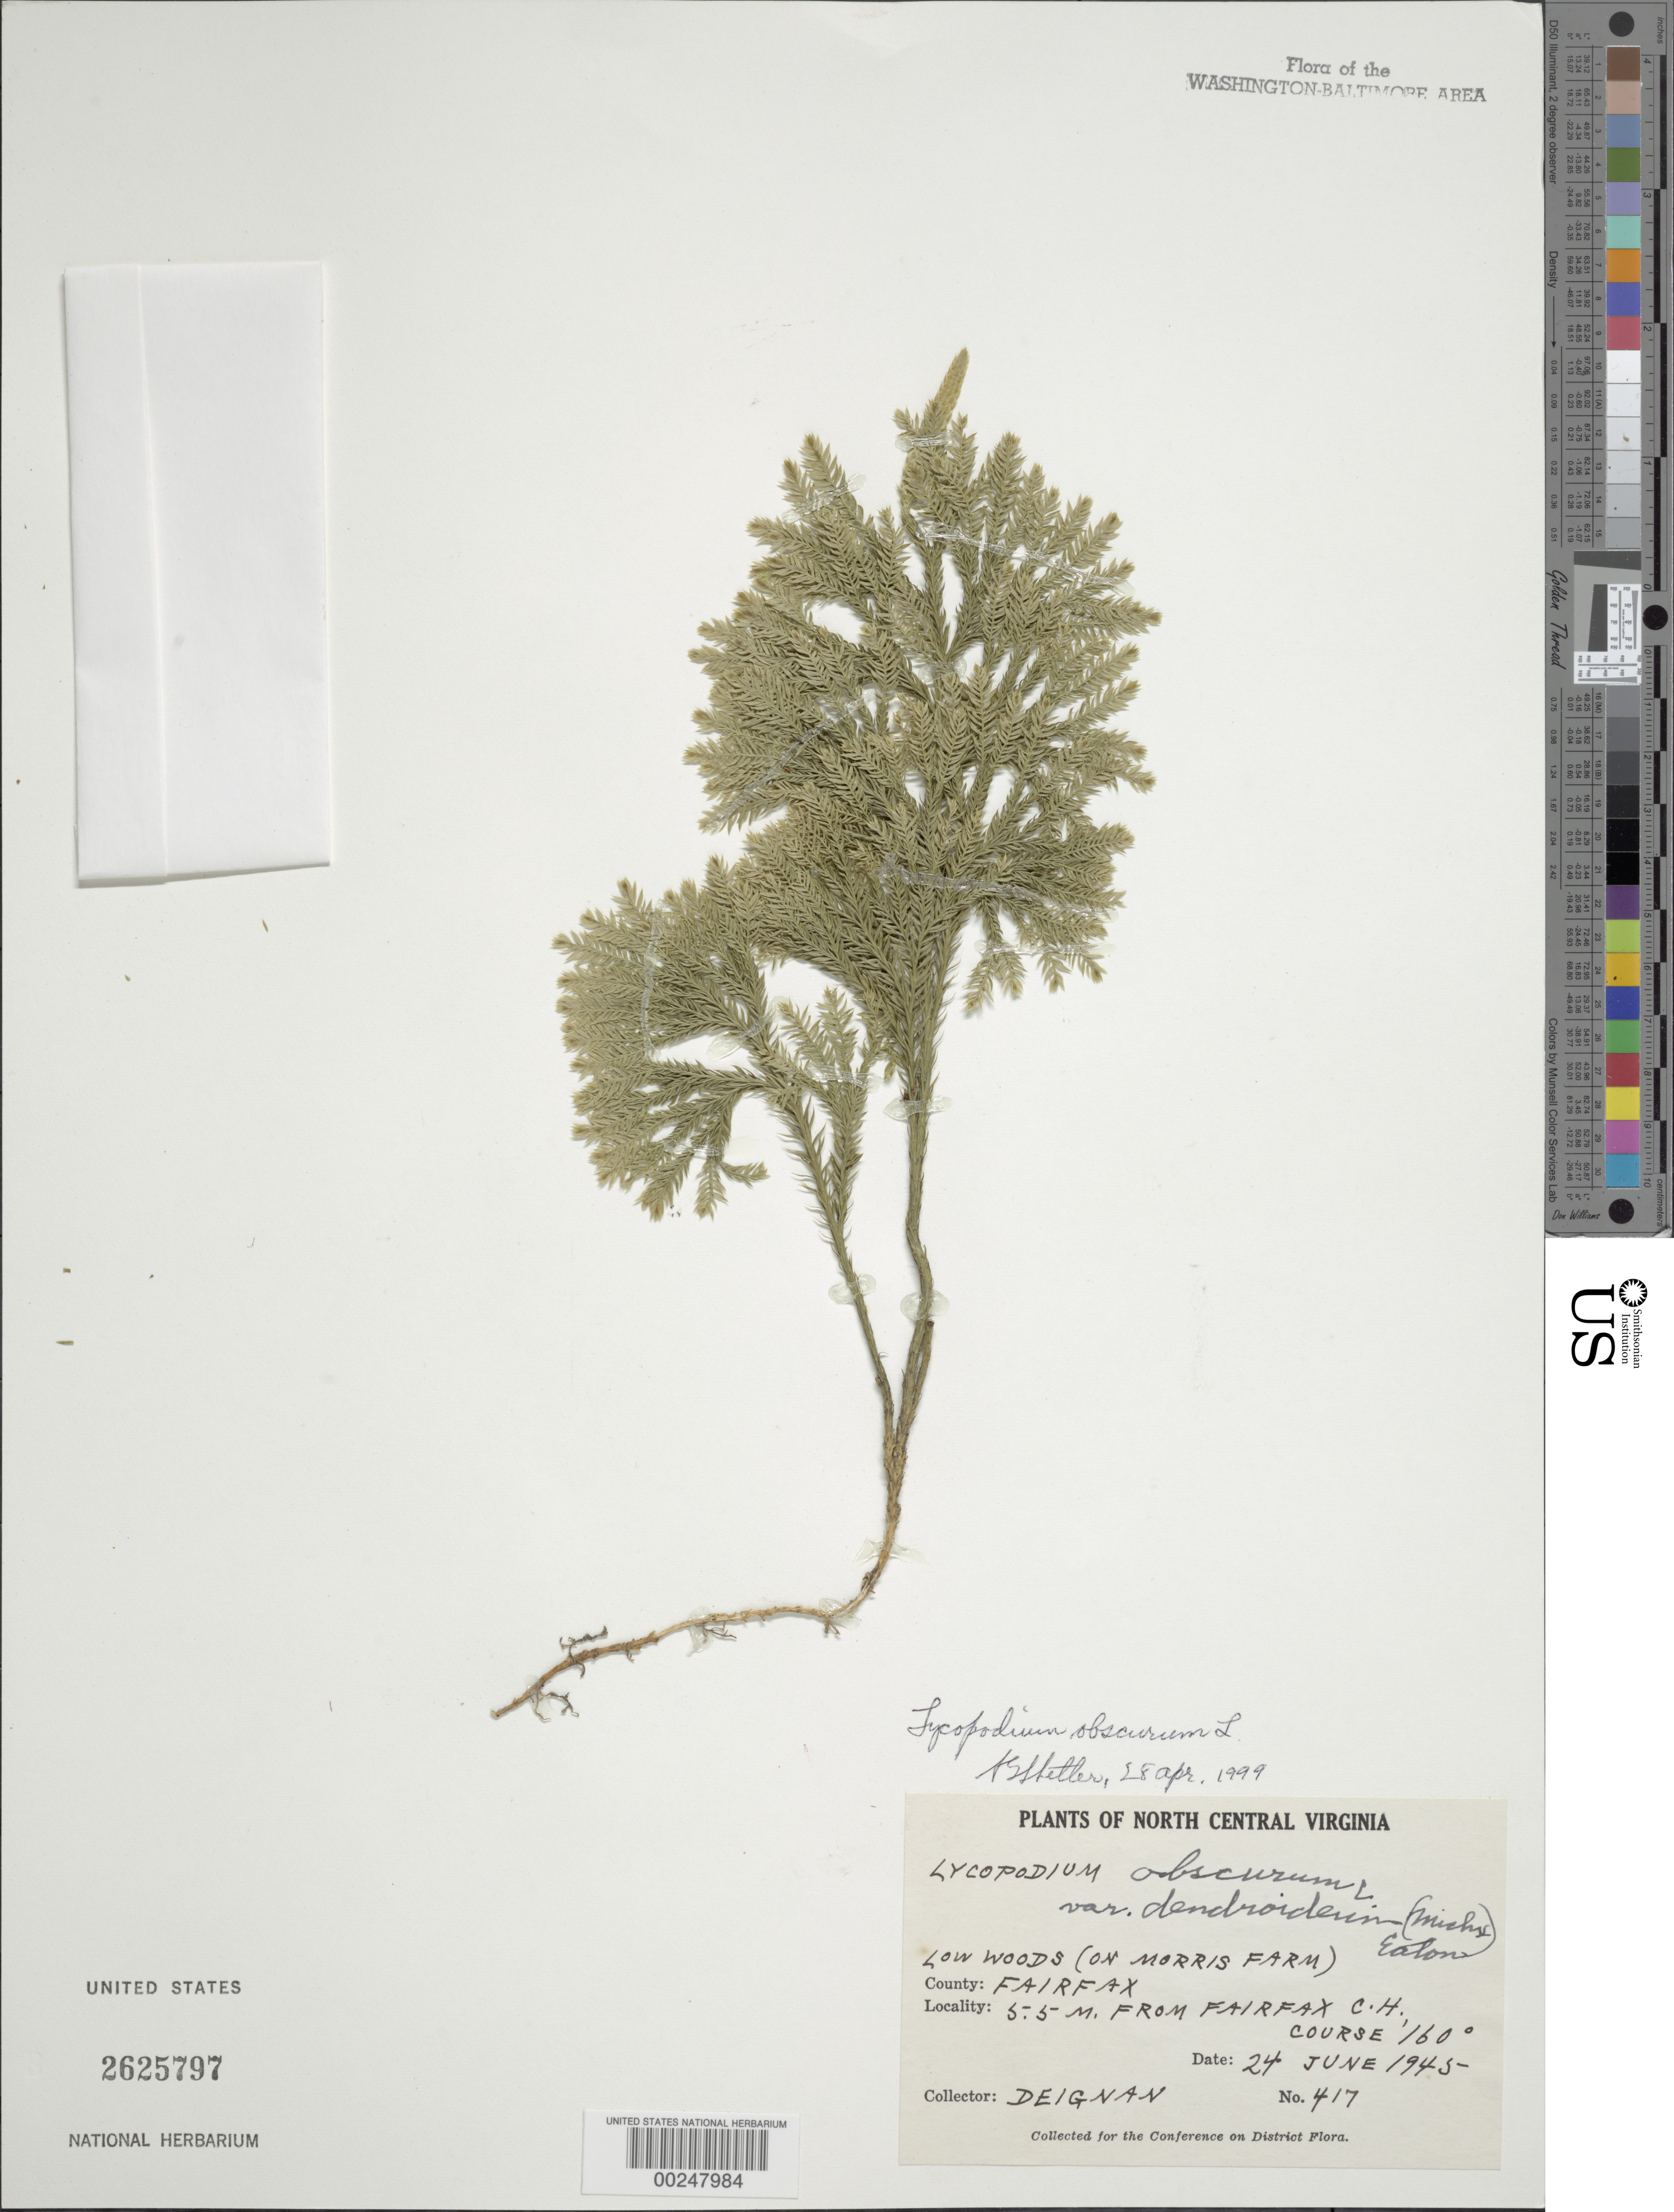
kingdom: Plantae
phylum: Tracheophyta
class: Lycopodiopsida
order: Lycopodiales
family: Lycopodiaceae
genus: Dendrolycopodium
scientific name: Dendrolycopodium obscurum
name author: (L.) A. Haines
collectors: H. Deignan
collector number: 417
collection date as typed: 24 Jun 1945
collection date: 1945-06-24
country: United States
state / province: Virginia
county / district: Fairfax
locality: Morris Farm, 5.5 mi from Fairfax Court House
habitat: Low woods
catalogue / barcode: US 2625797